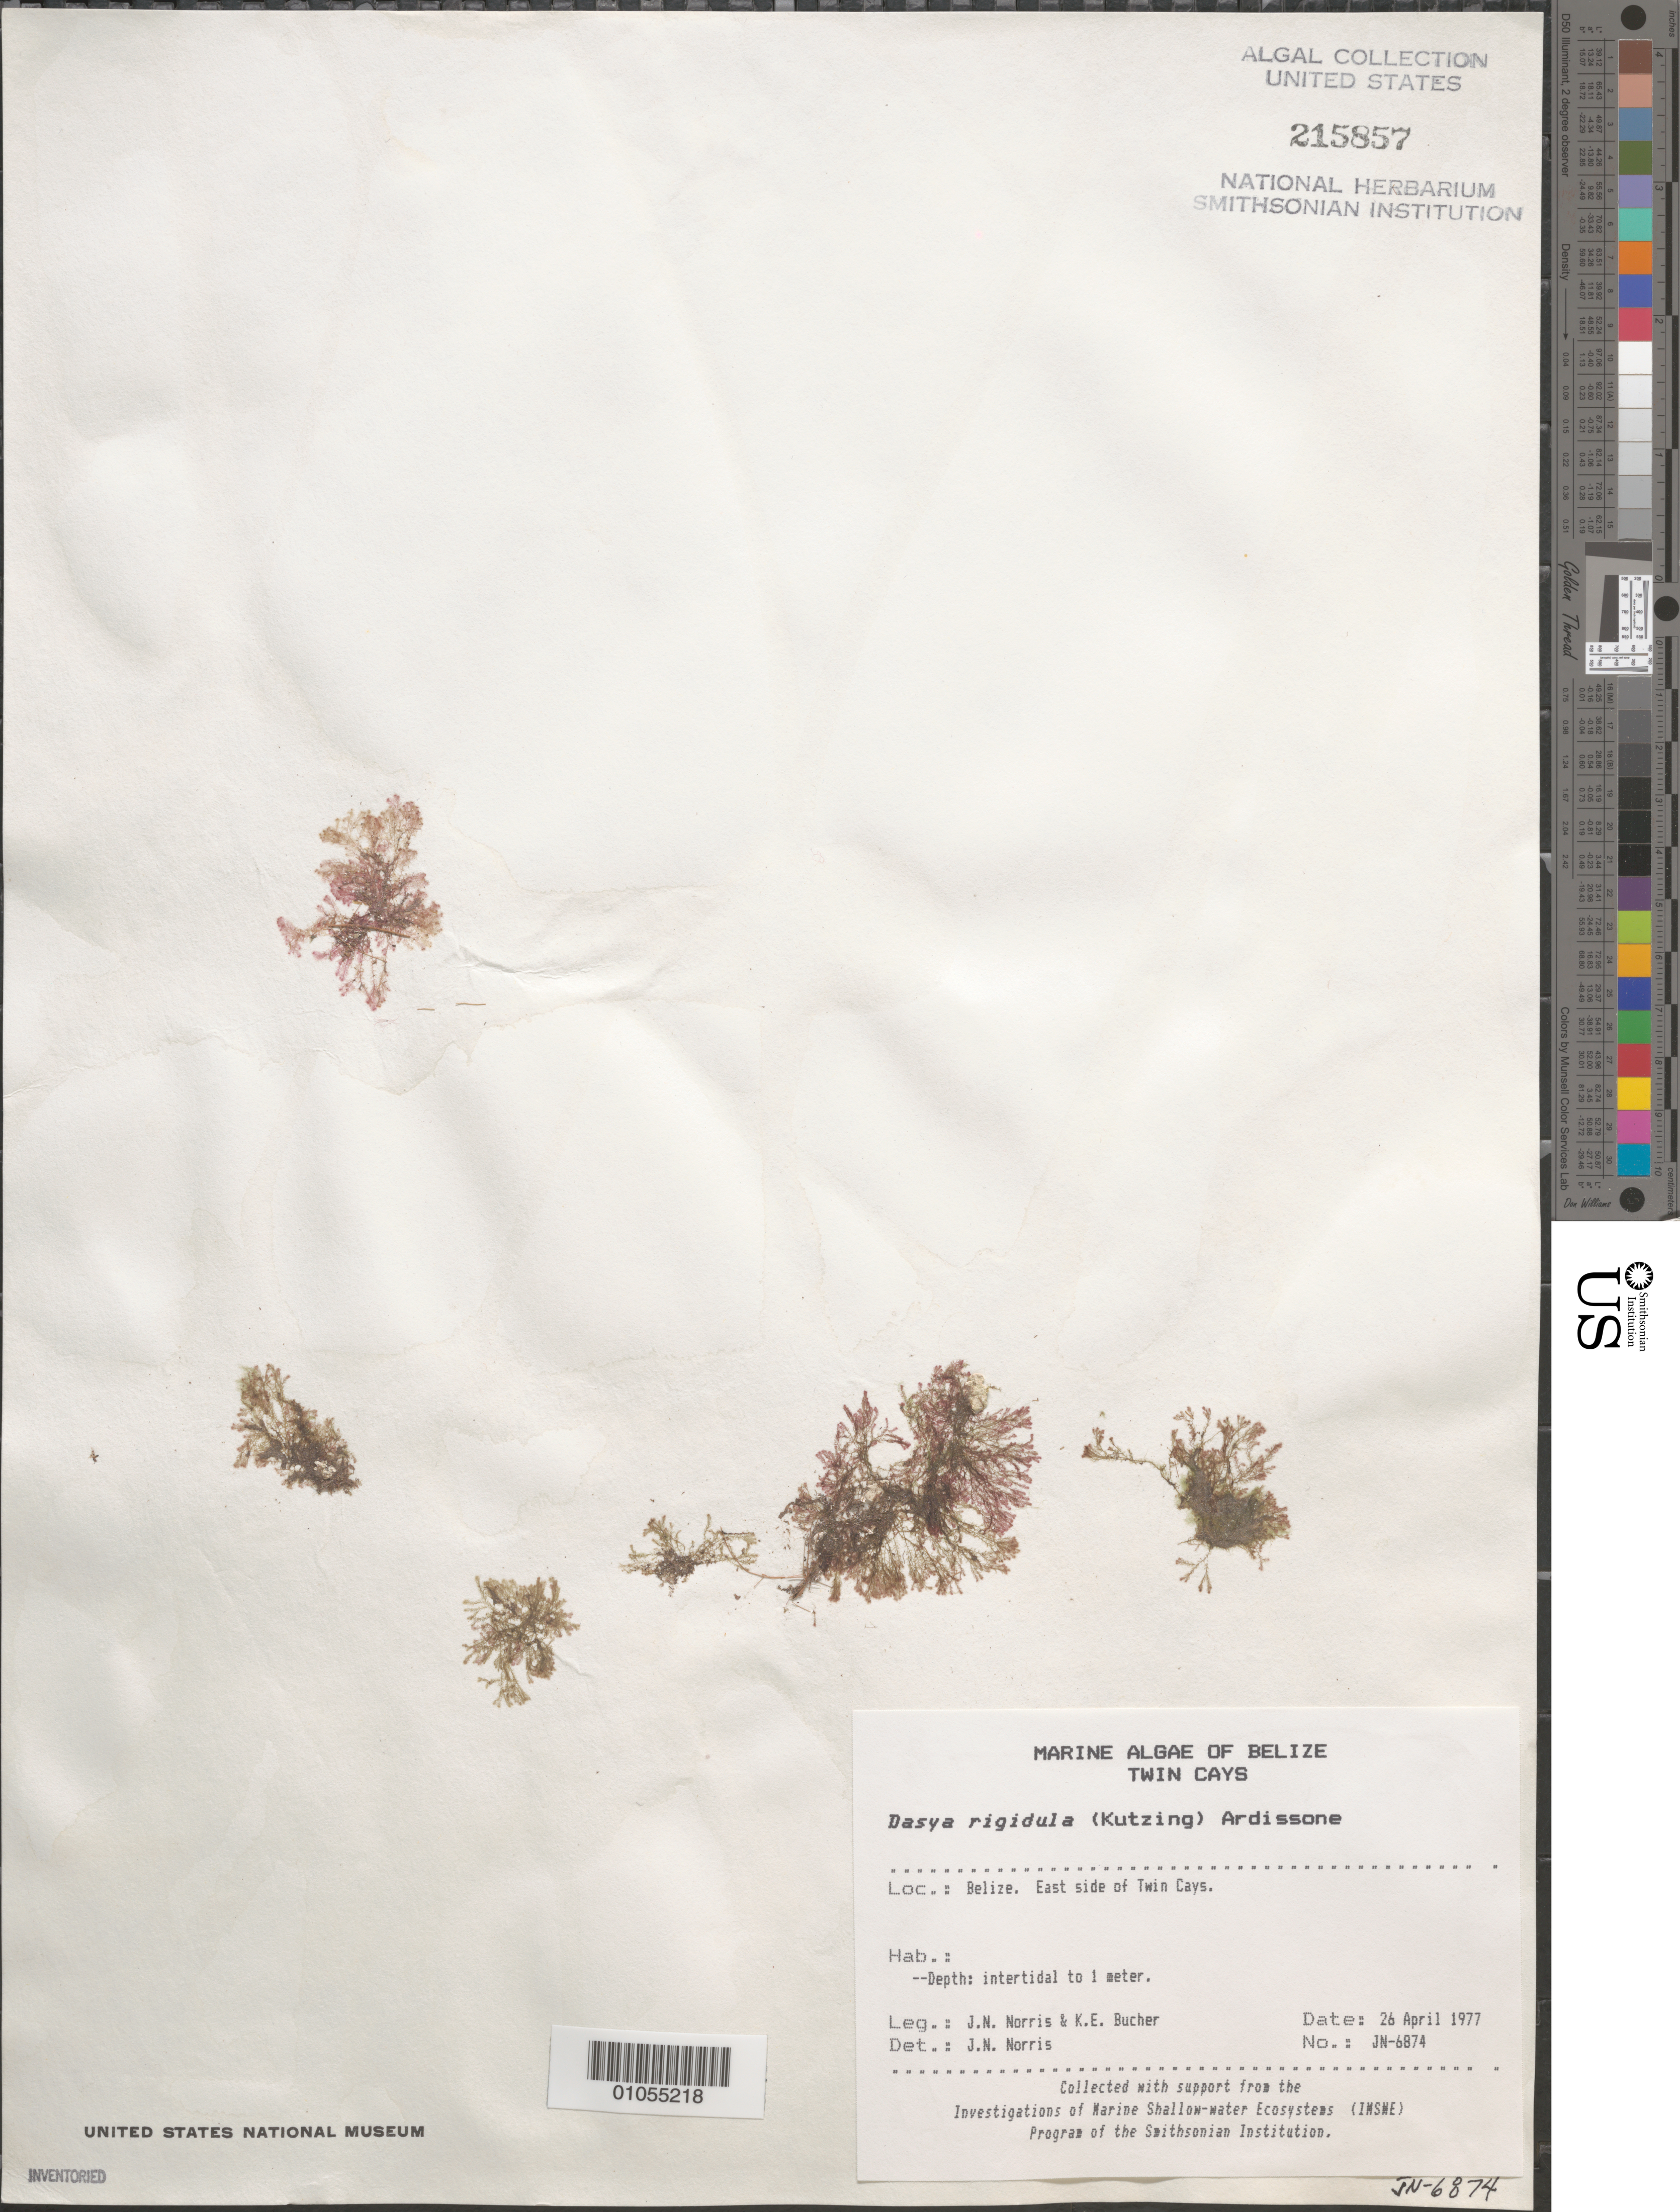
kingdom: Plantae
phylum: Rhodophyta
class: Florideophyceae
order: Ceramiales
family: Dasyaceae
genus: Dasya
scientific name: Dasya rigidula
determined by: Norris, James N.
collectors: J. N. Norris & K. E. Bucher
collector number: JN-6874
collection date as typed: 26 Apr 1977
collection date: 1977-04-26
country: Belize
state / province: Stann Creek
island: Twin Cays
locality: East side of Twin Cays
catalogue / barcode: US 215857